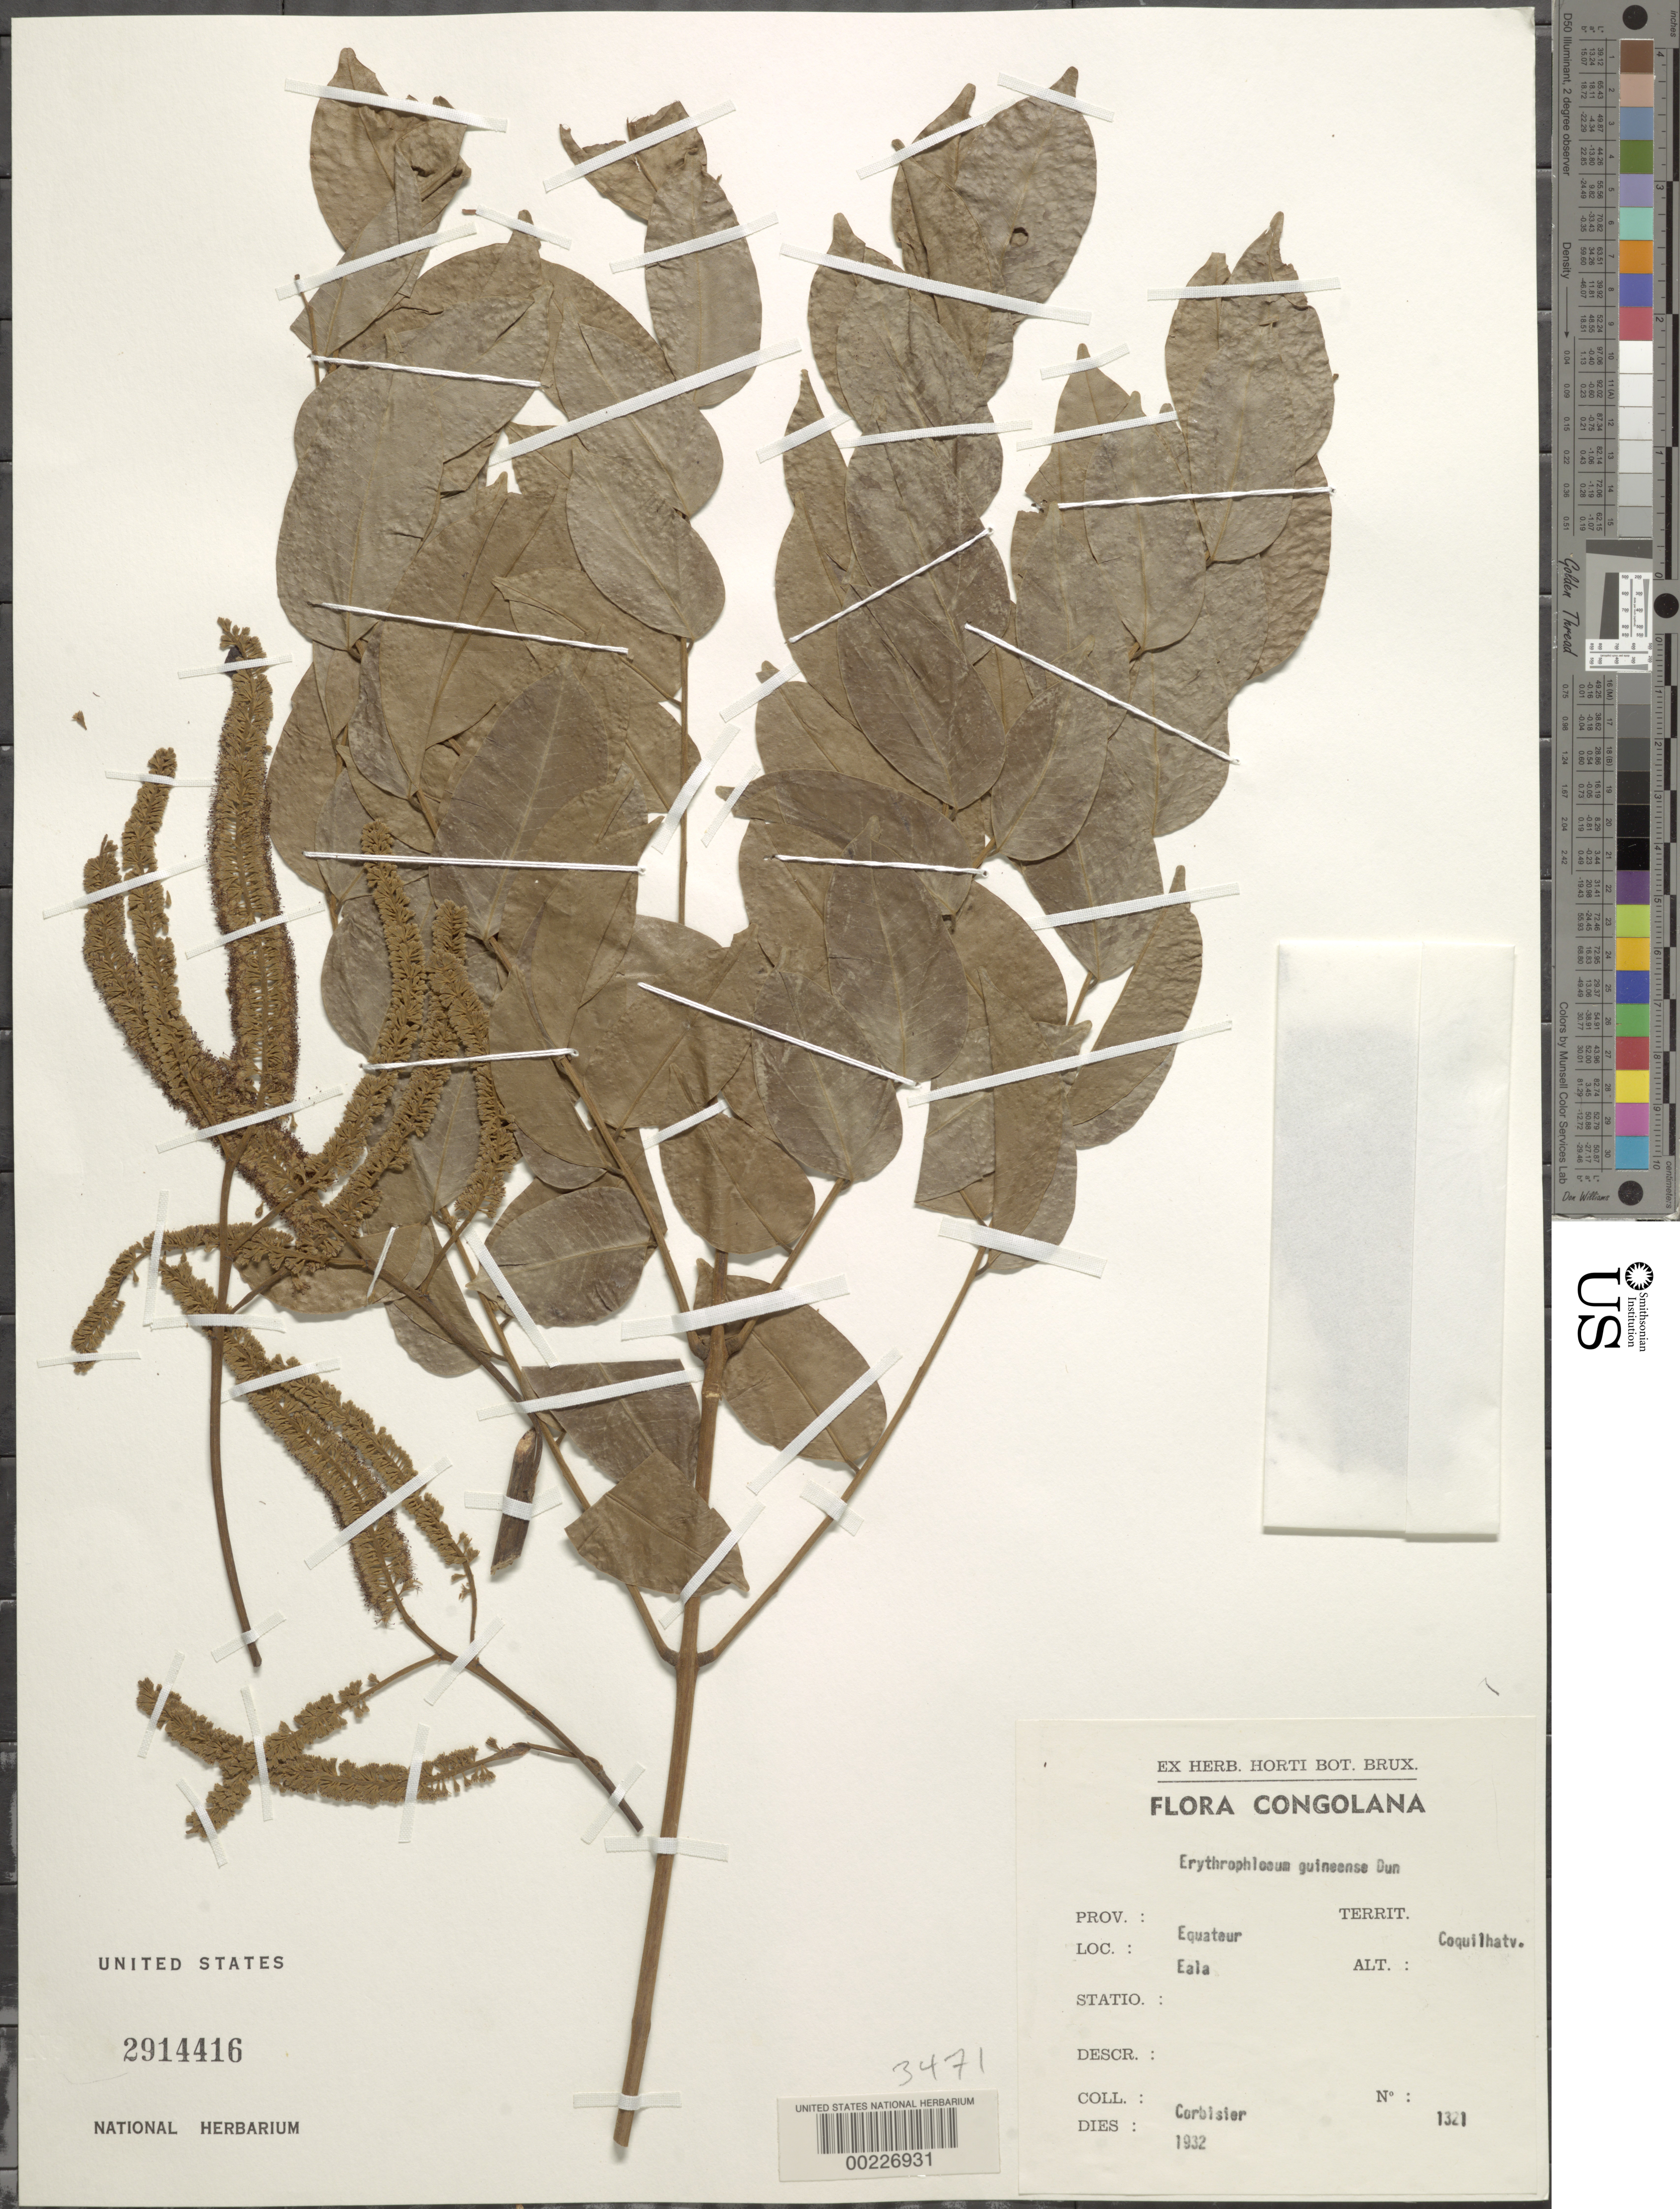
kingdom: Plantae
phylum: Tracheophyta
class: Magnoliopsida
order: Fabales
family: Fabaceae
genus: Erythrophleum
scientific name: Erythrophleum guineense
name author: G. Don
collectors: A. Corbisier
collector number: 1321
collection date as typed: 1932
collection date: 1932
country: Congo, Democratic Republic of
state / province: Équateur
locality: Eala; coquilhatv terr.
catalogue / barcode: US 2914416